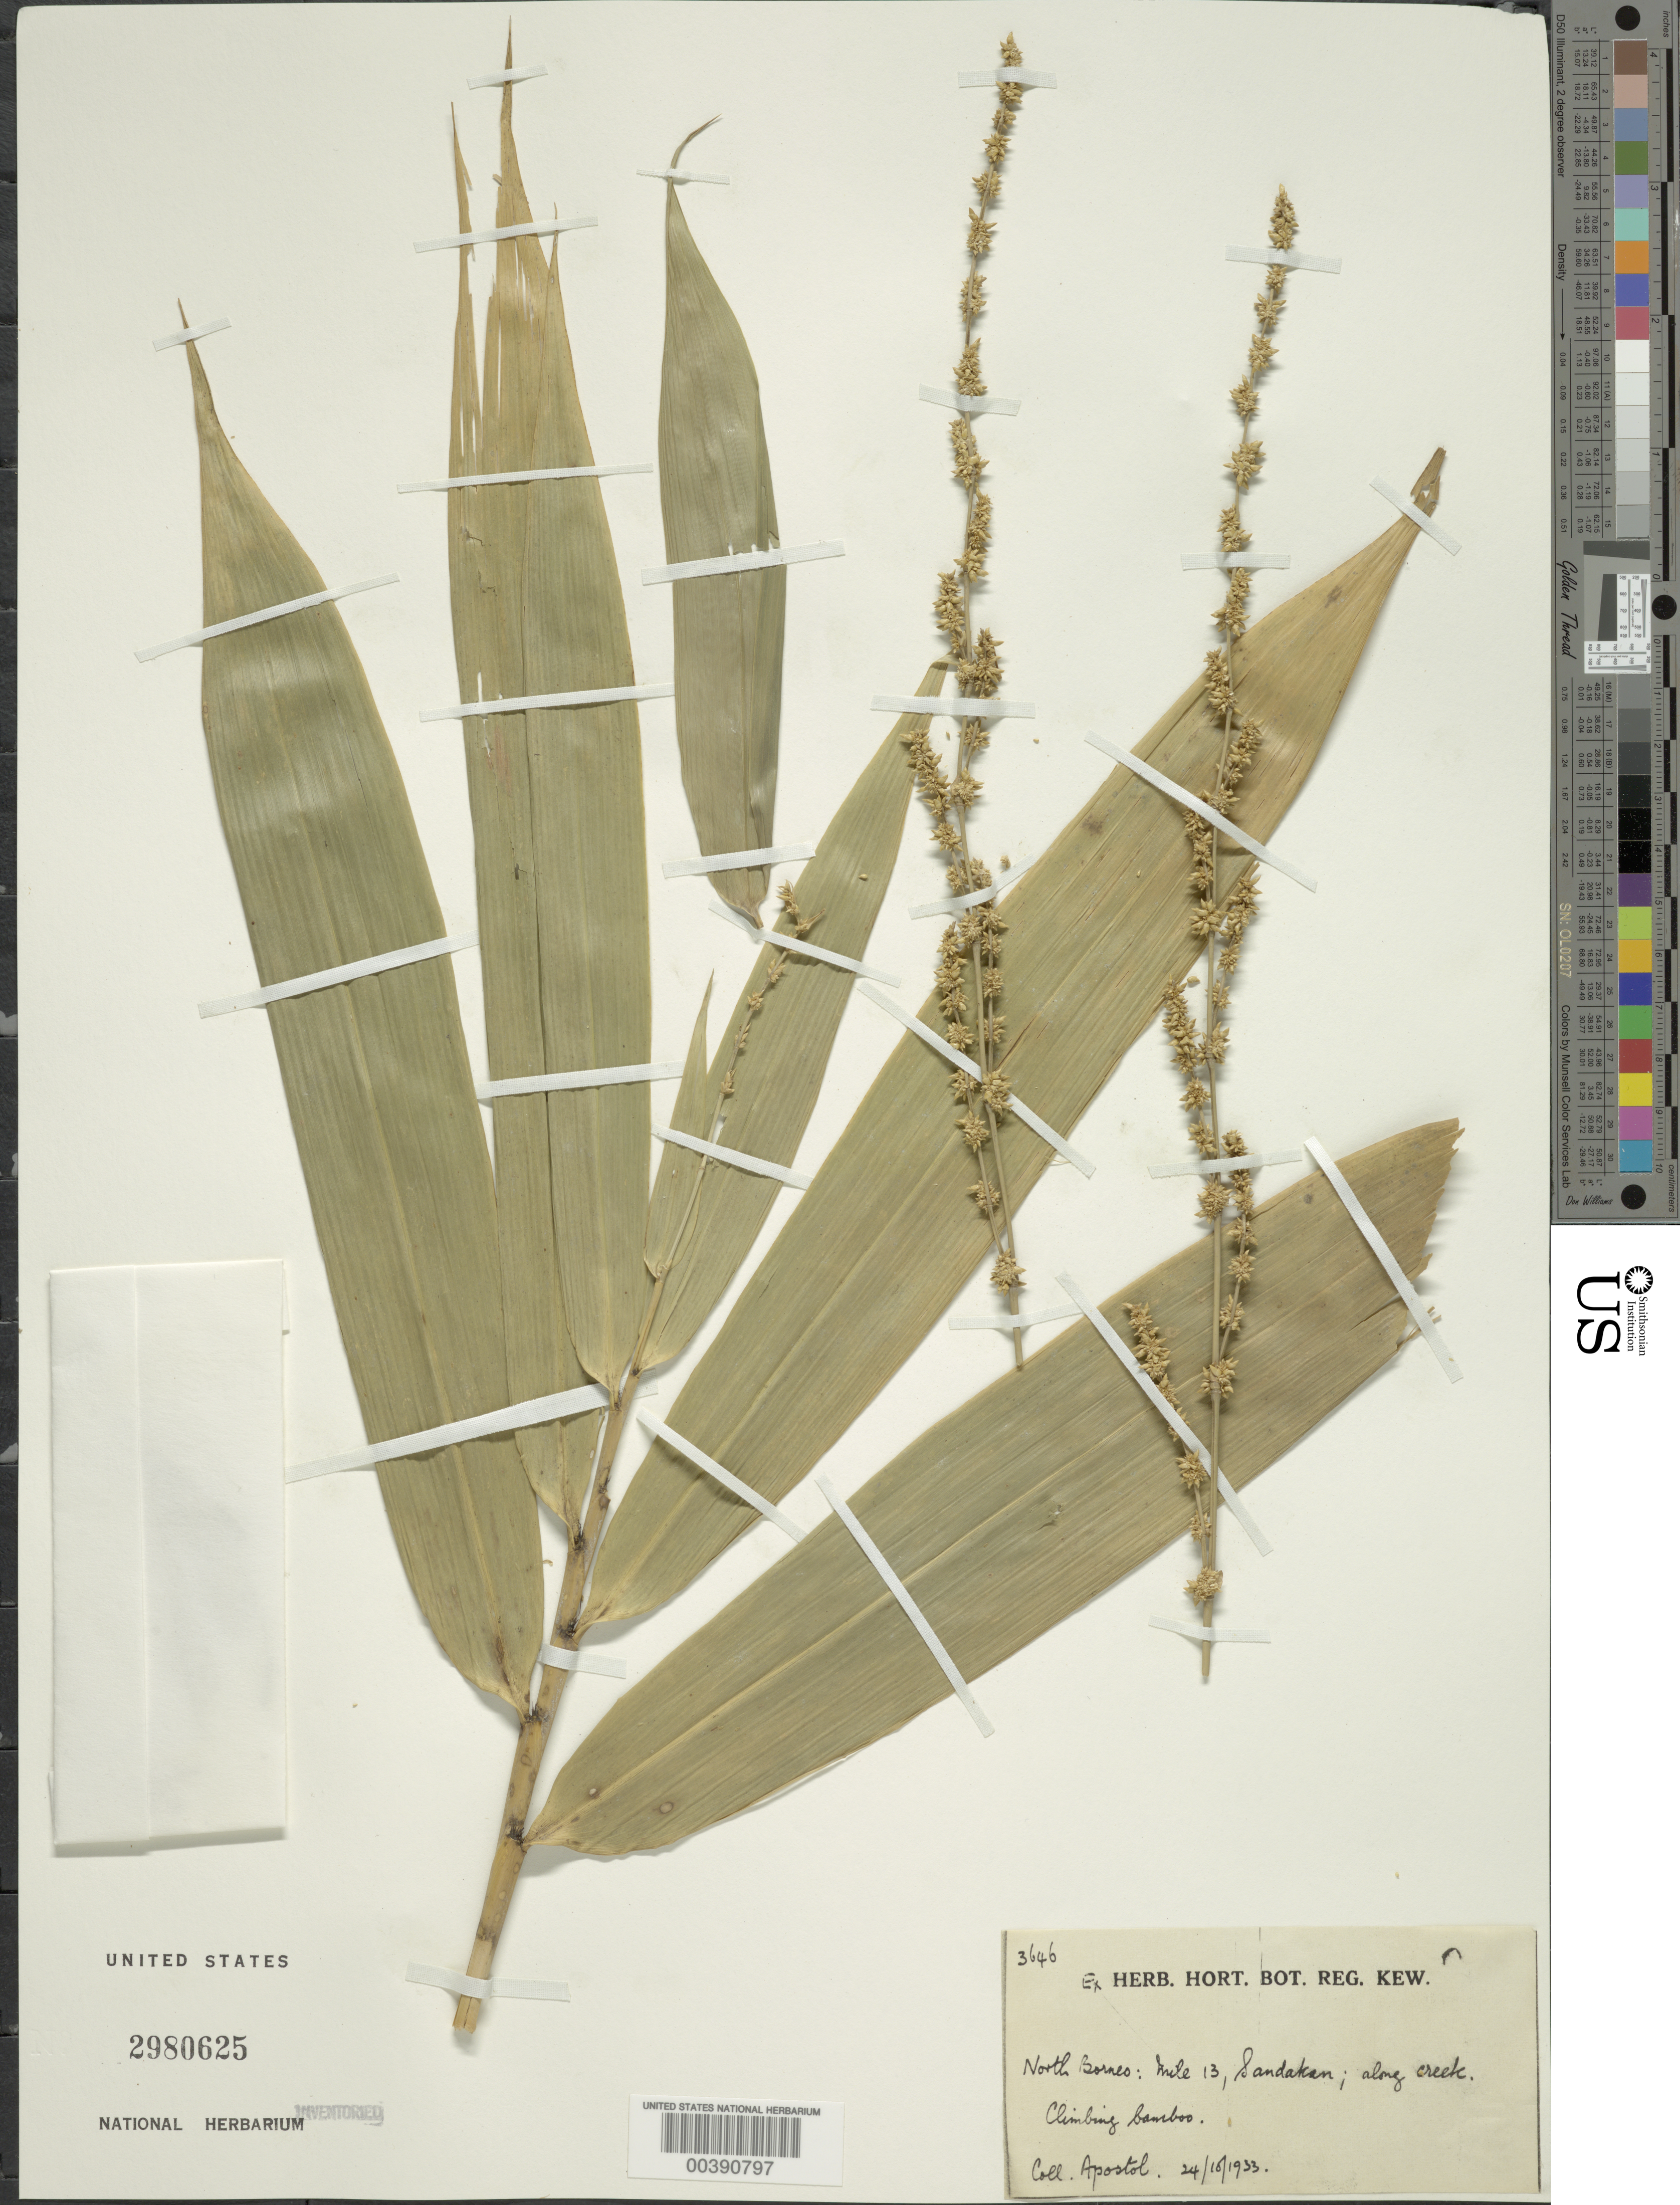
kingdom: Plantae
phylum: Tracheophyta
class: Liliopsida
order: Poales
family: Poaceae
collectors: -. Apostol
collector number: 3646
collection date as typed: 24 Oct 1933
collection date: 1933-10-24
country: Malaysia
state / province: Sabah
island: Borneo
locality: Sandakan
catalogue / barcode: US 2980625